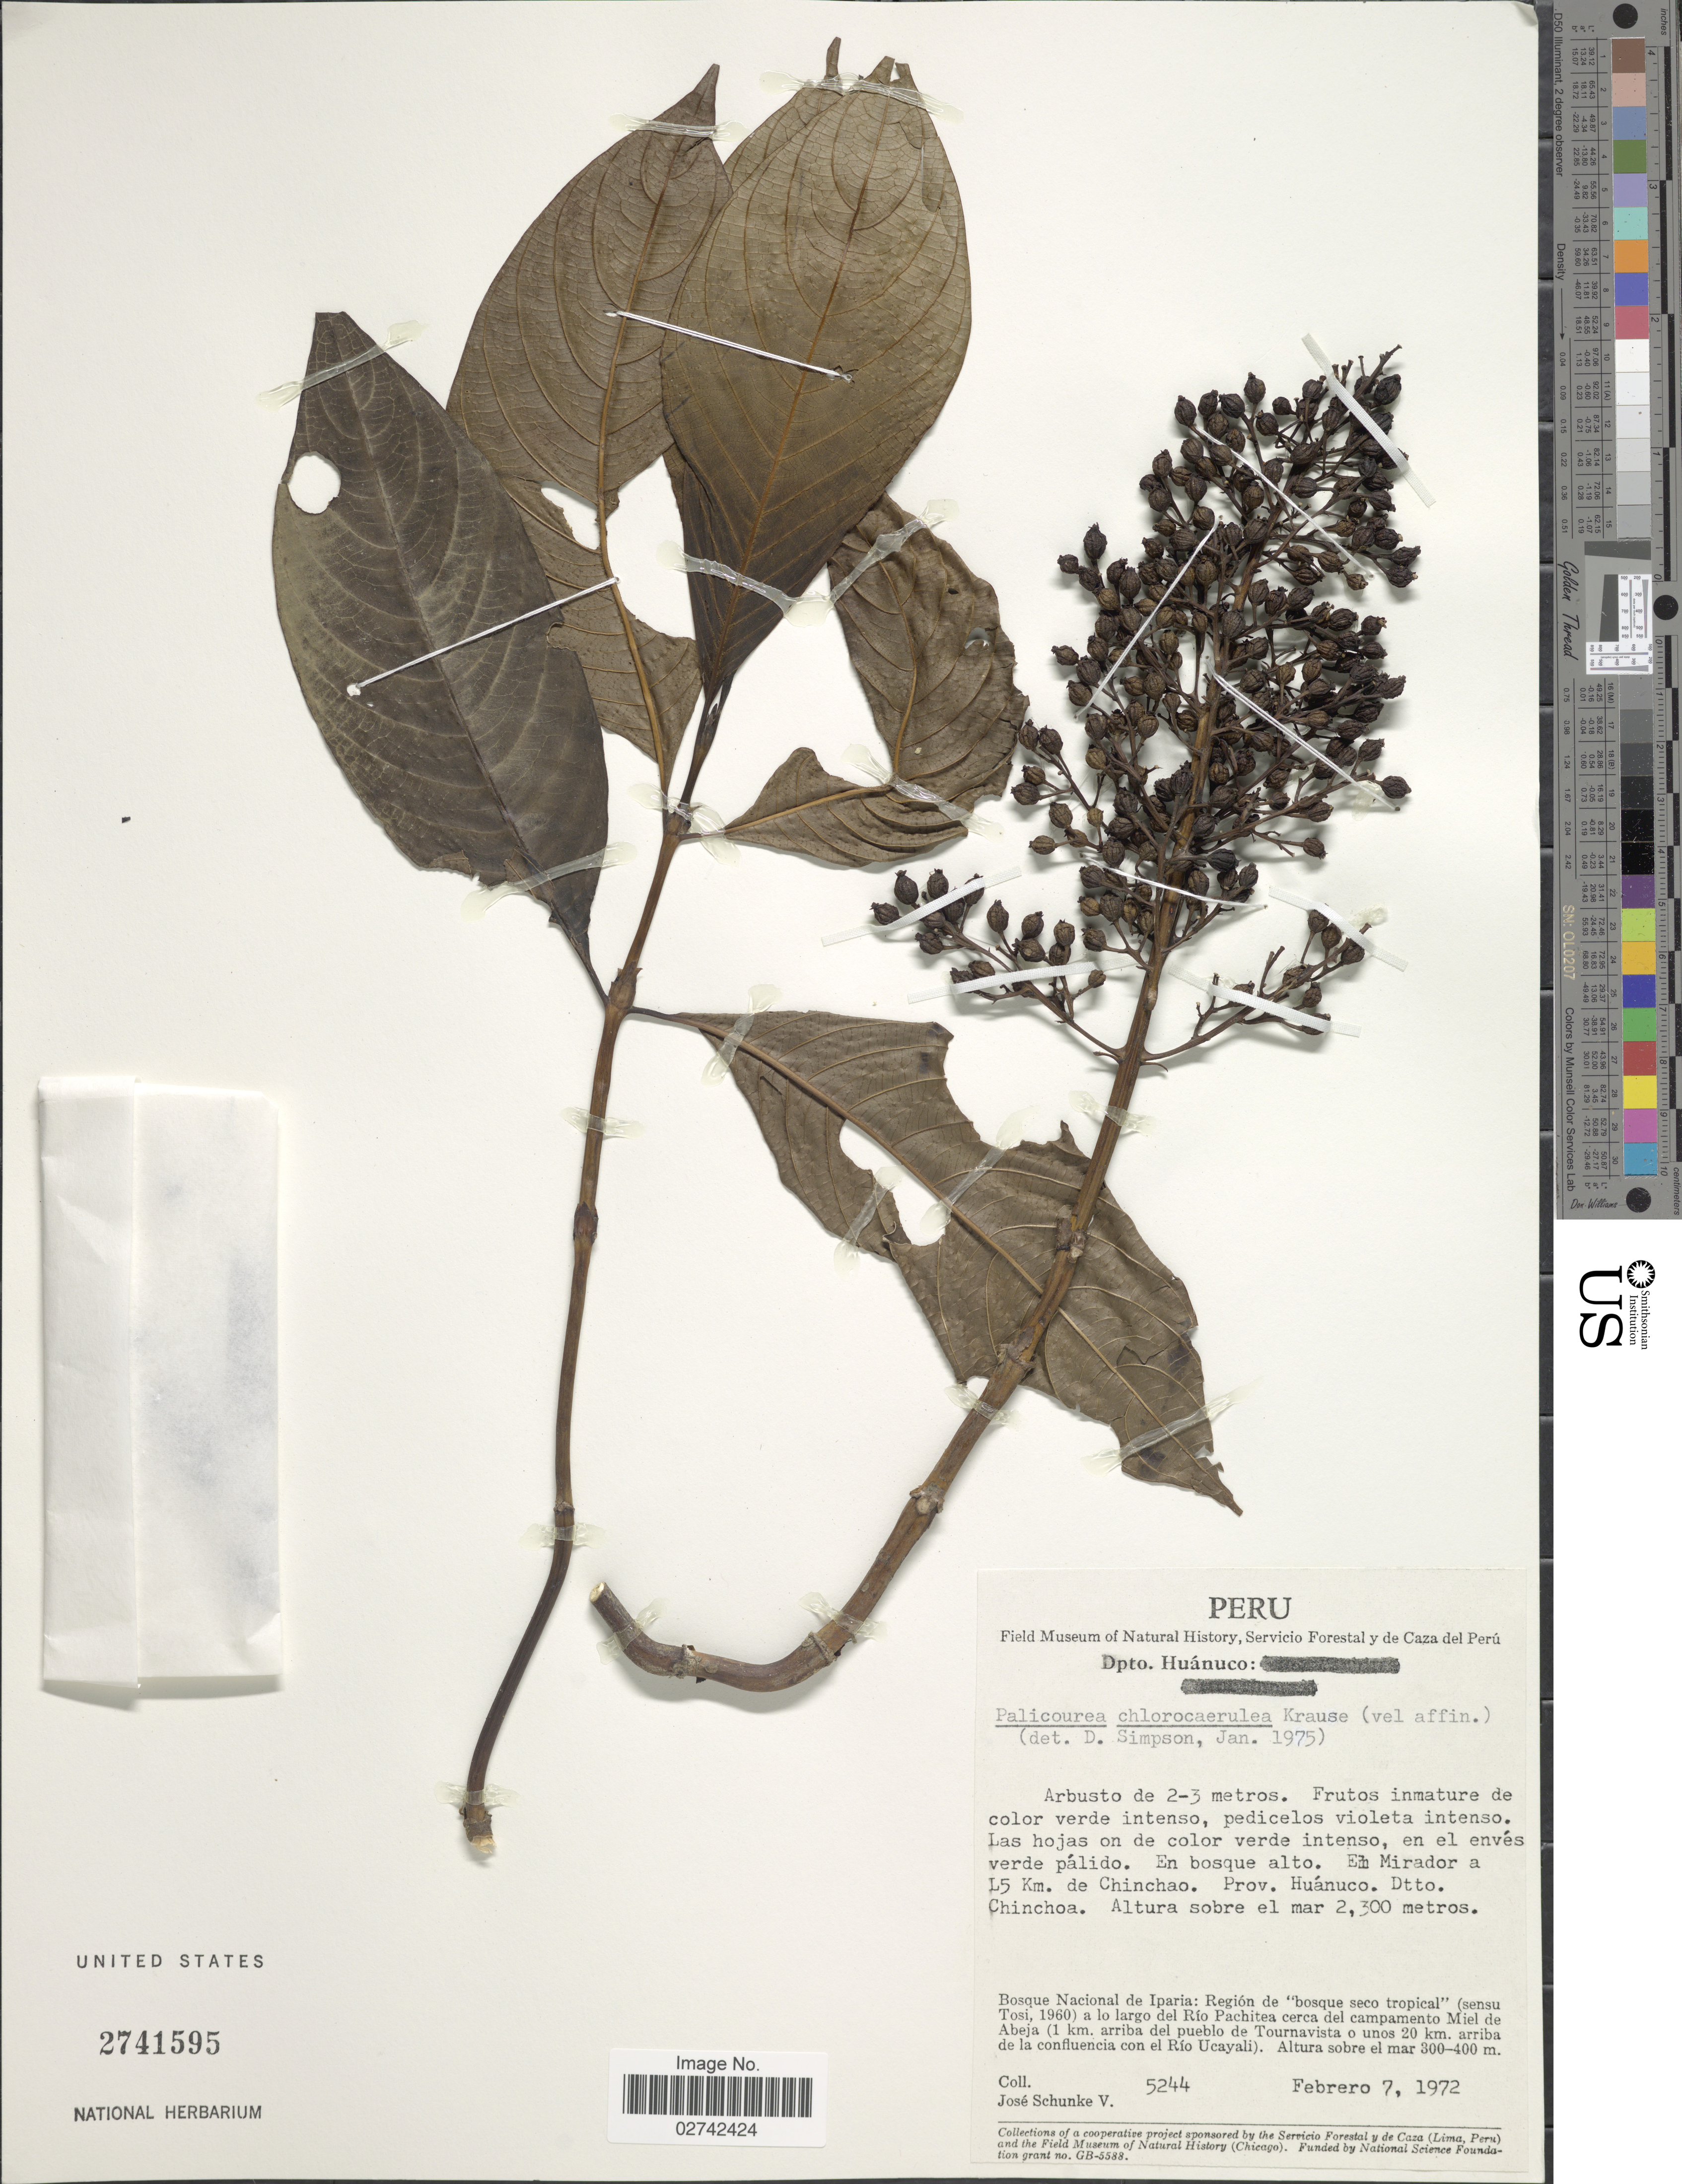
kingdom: Plantae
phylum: Tracheophyta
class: Magnoliopsida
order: Gentianales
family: Rubiaceae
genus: Palicourea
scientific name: Palicourea weberbaueri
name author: K. Krause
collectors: J. Schunke Vigo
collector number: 5244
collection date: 1972-02-07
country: Peru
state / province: Huánuco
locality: El Mirador a L5 Km. de Chinchao, Prov. Huanuco, Dtto. Chinchoa, Bosque Nacional de Iparia: Region de "bosque seco tropical" a lo largo del Rio Pachitea cerca del campamento Miel de Abeja (1 km. arriba del pueblo de Tournavista o unos 20 km. arriba de la confluencia con el Rio Ucayali).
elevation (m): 2300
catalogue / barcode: US 2741595